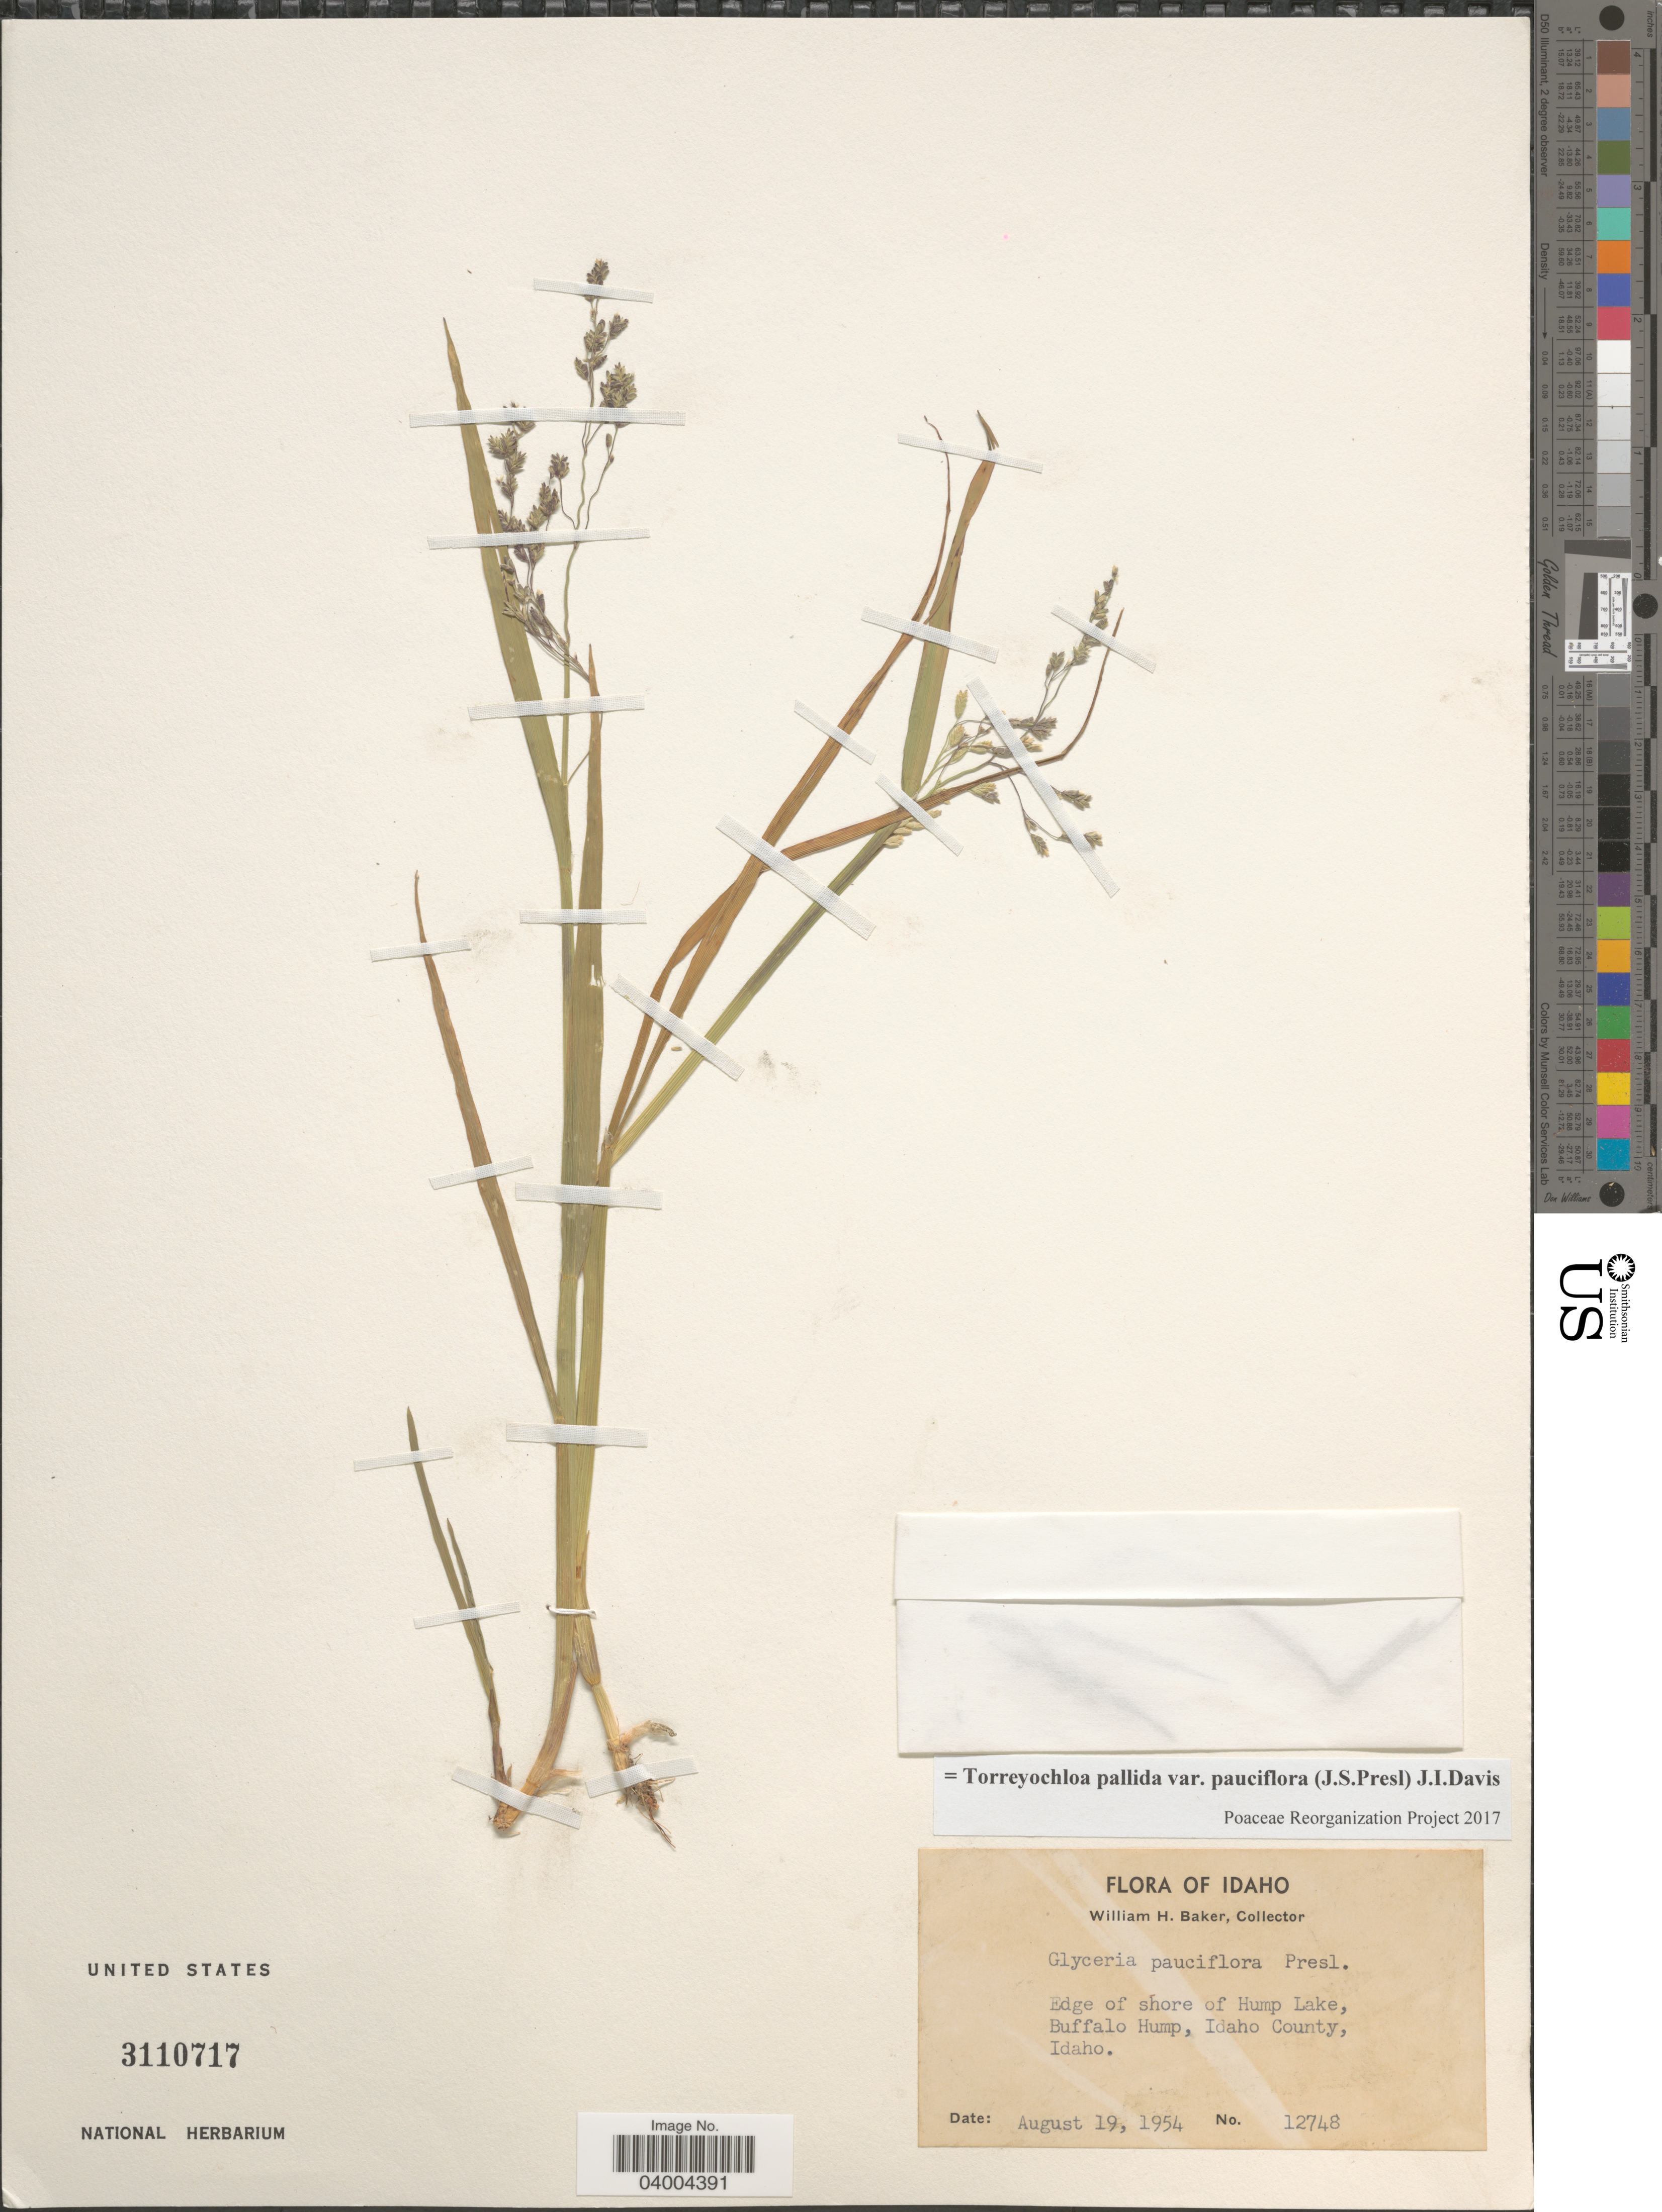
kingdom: Plantae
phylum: Tracheophyta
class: Liliopsida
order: Poales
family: Poaceae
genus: Torreyochloa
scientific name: Torreyochloa pallida var. pauciflora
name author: (J. Presl) J.I. Davis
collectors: W. H. Baker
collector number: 12748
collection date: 1954-08-19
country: United States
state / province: Idaho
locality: Edge of shore of Hump Lake, Buffalo Hump, Idaho County.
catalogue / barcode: US 3110717